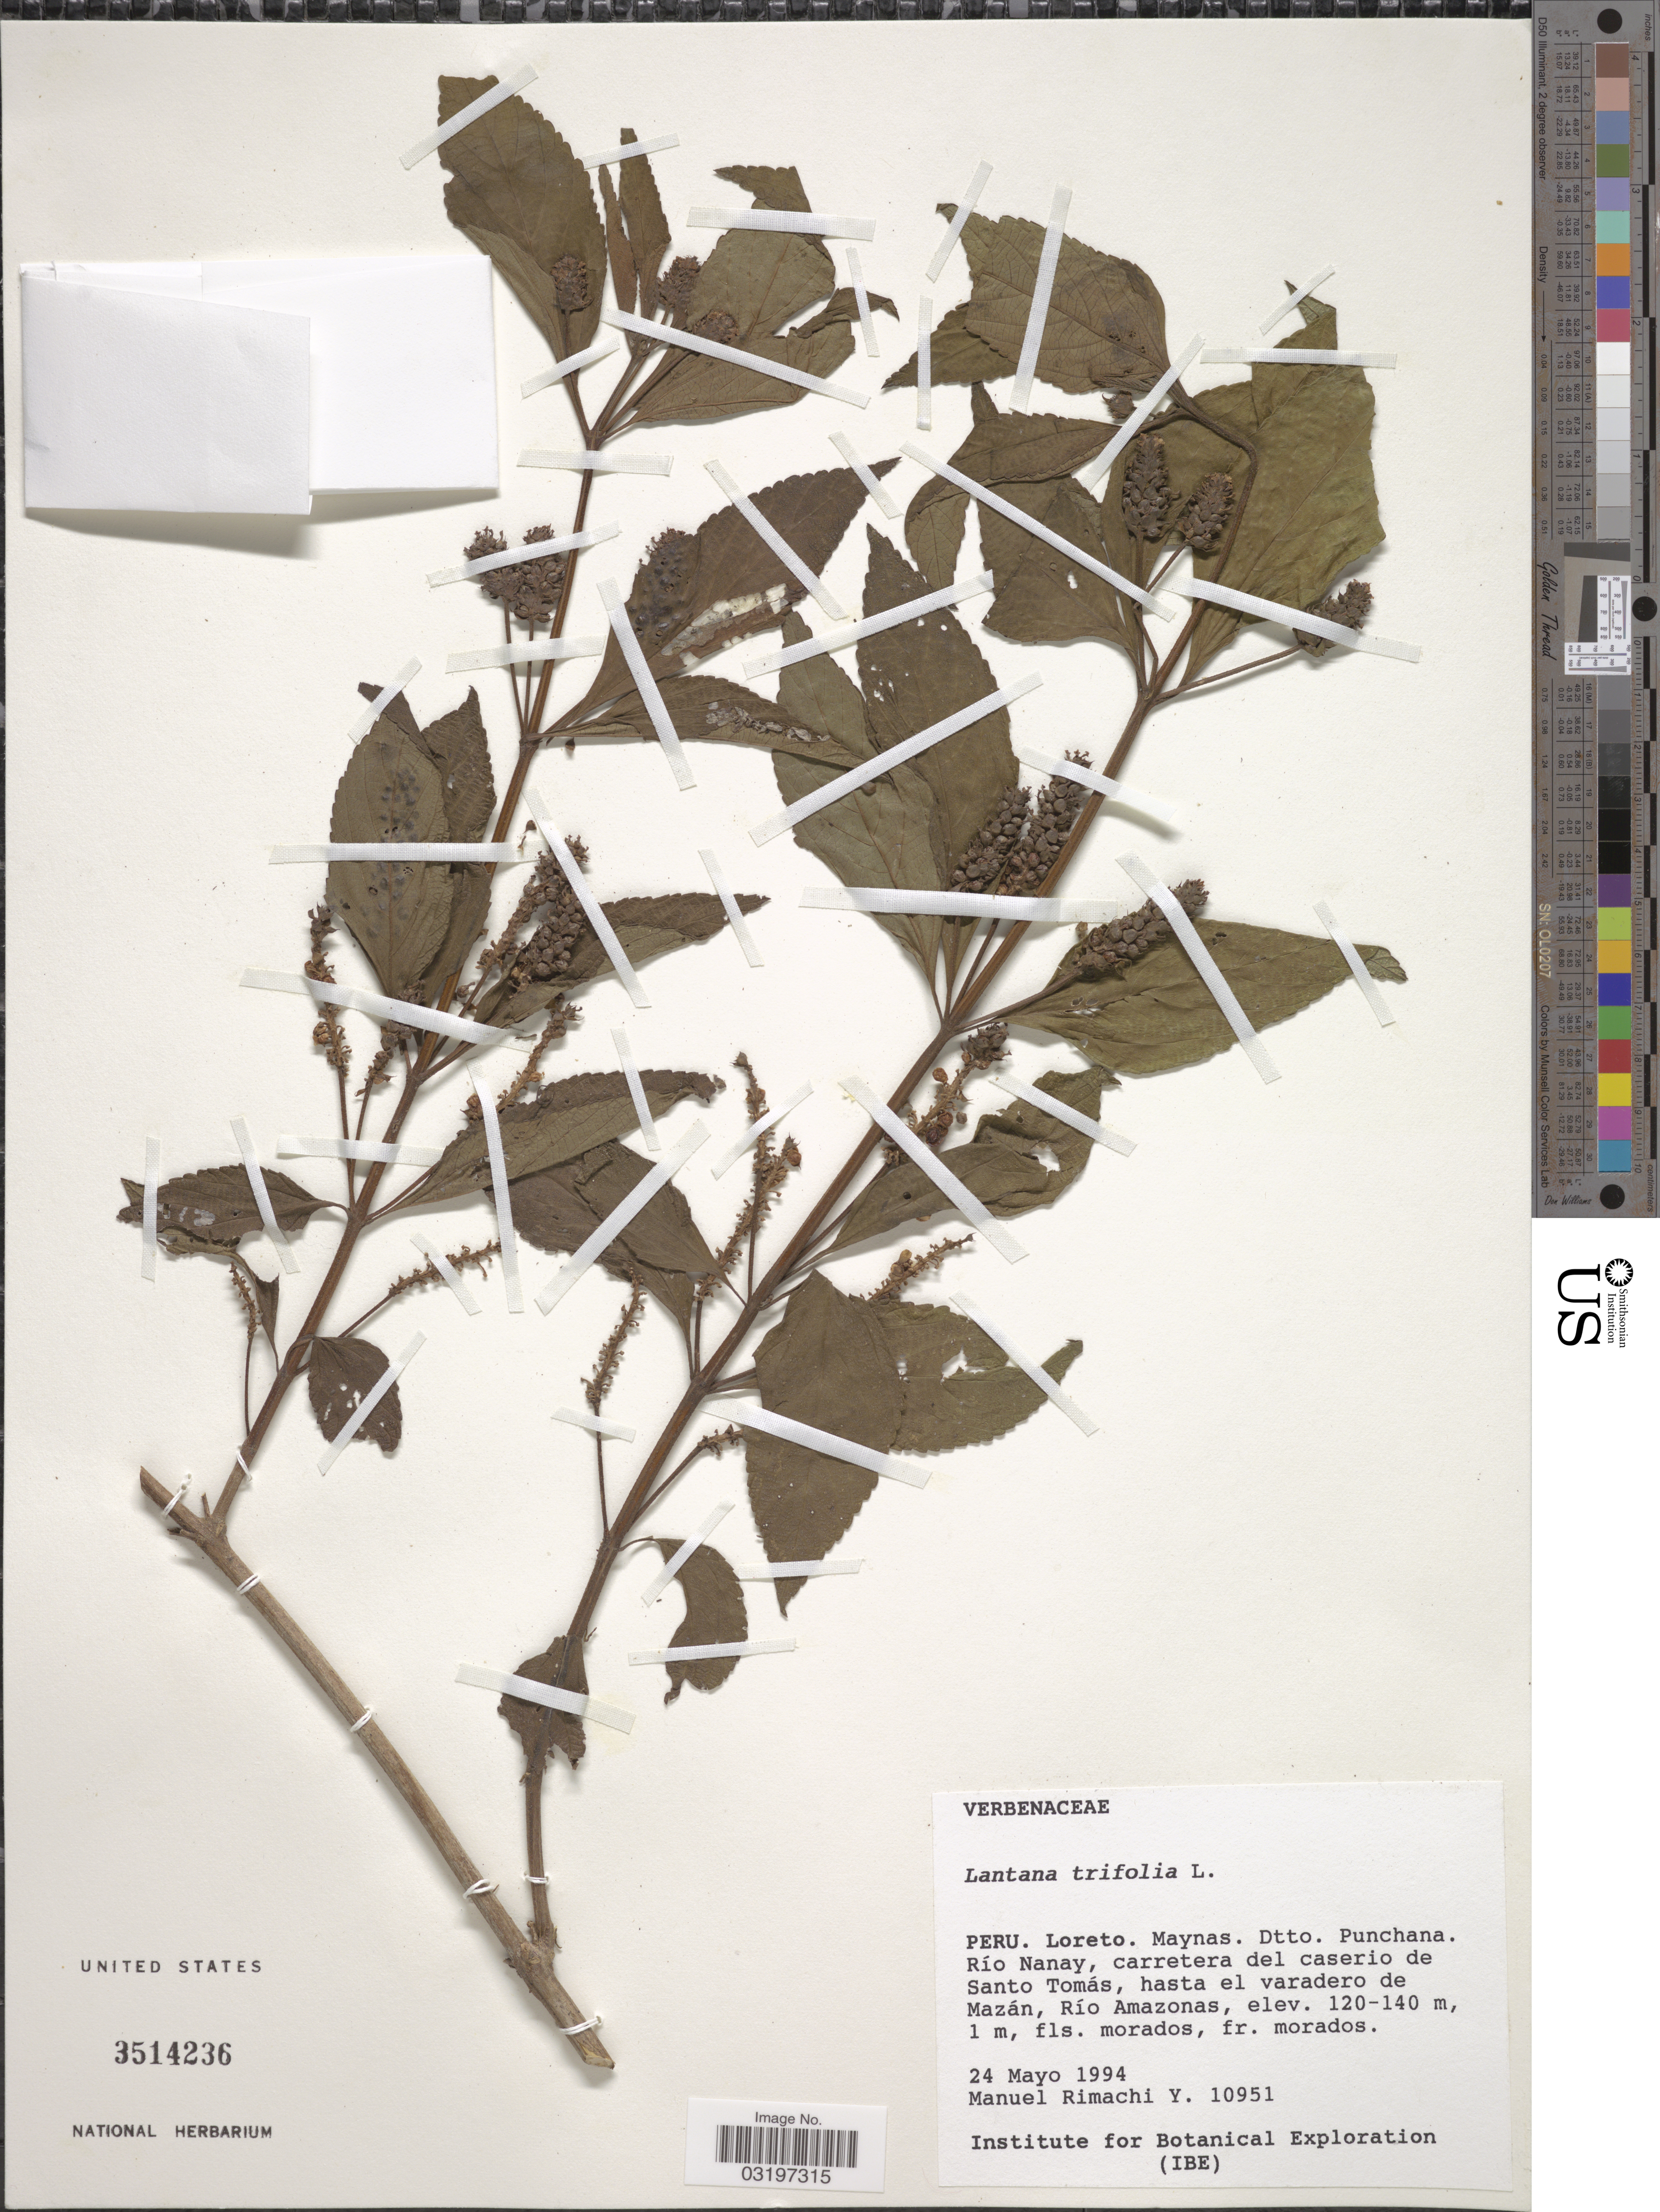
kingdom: Plantae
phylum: Tracheophyta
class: Magnoliopsida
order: Lamiales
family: Verbenaceae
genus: Lantana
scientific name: Lantana trifolia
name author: L.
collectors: M. Rimachi Y.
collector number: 10951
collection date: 1994-05-24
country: Peru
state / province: Loreto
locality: Maynas. Dtto. Punchana. Río Nanay, carretera del caserio de Santo Tomás, hasta el varadero de Mazán, Río Amazonas.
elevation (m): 120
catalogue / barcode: US 3514236